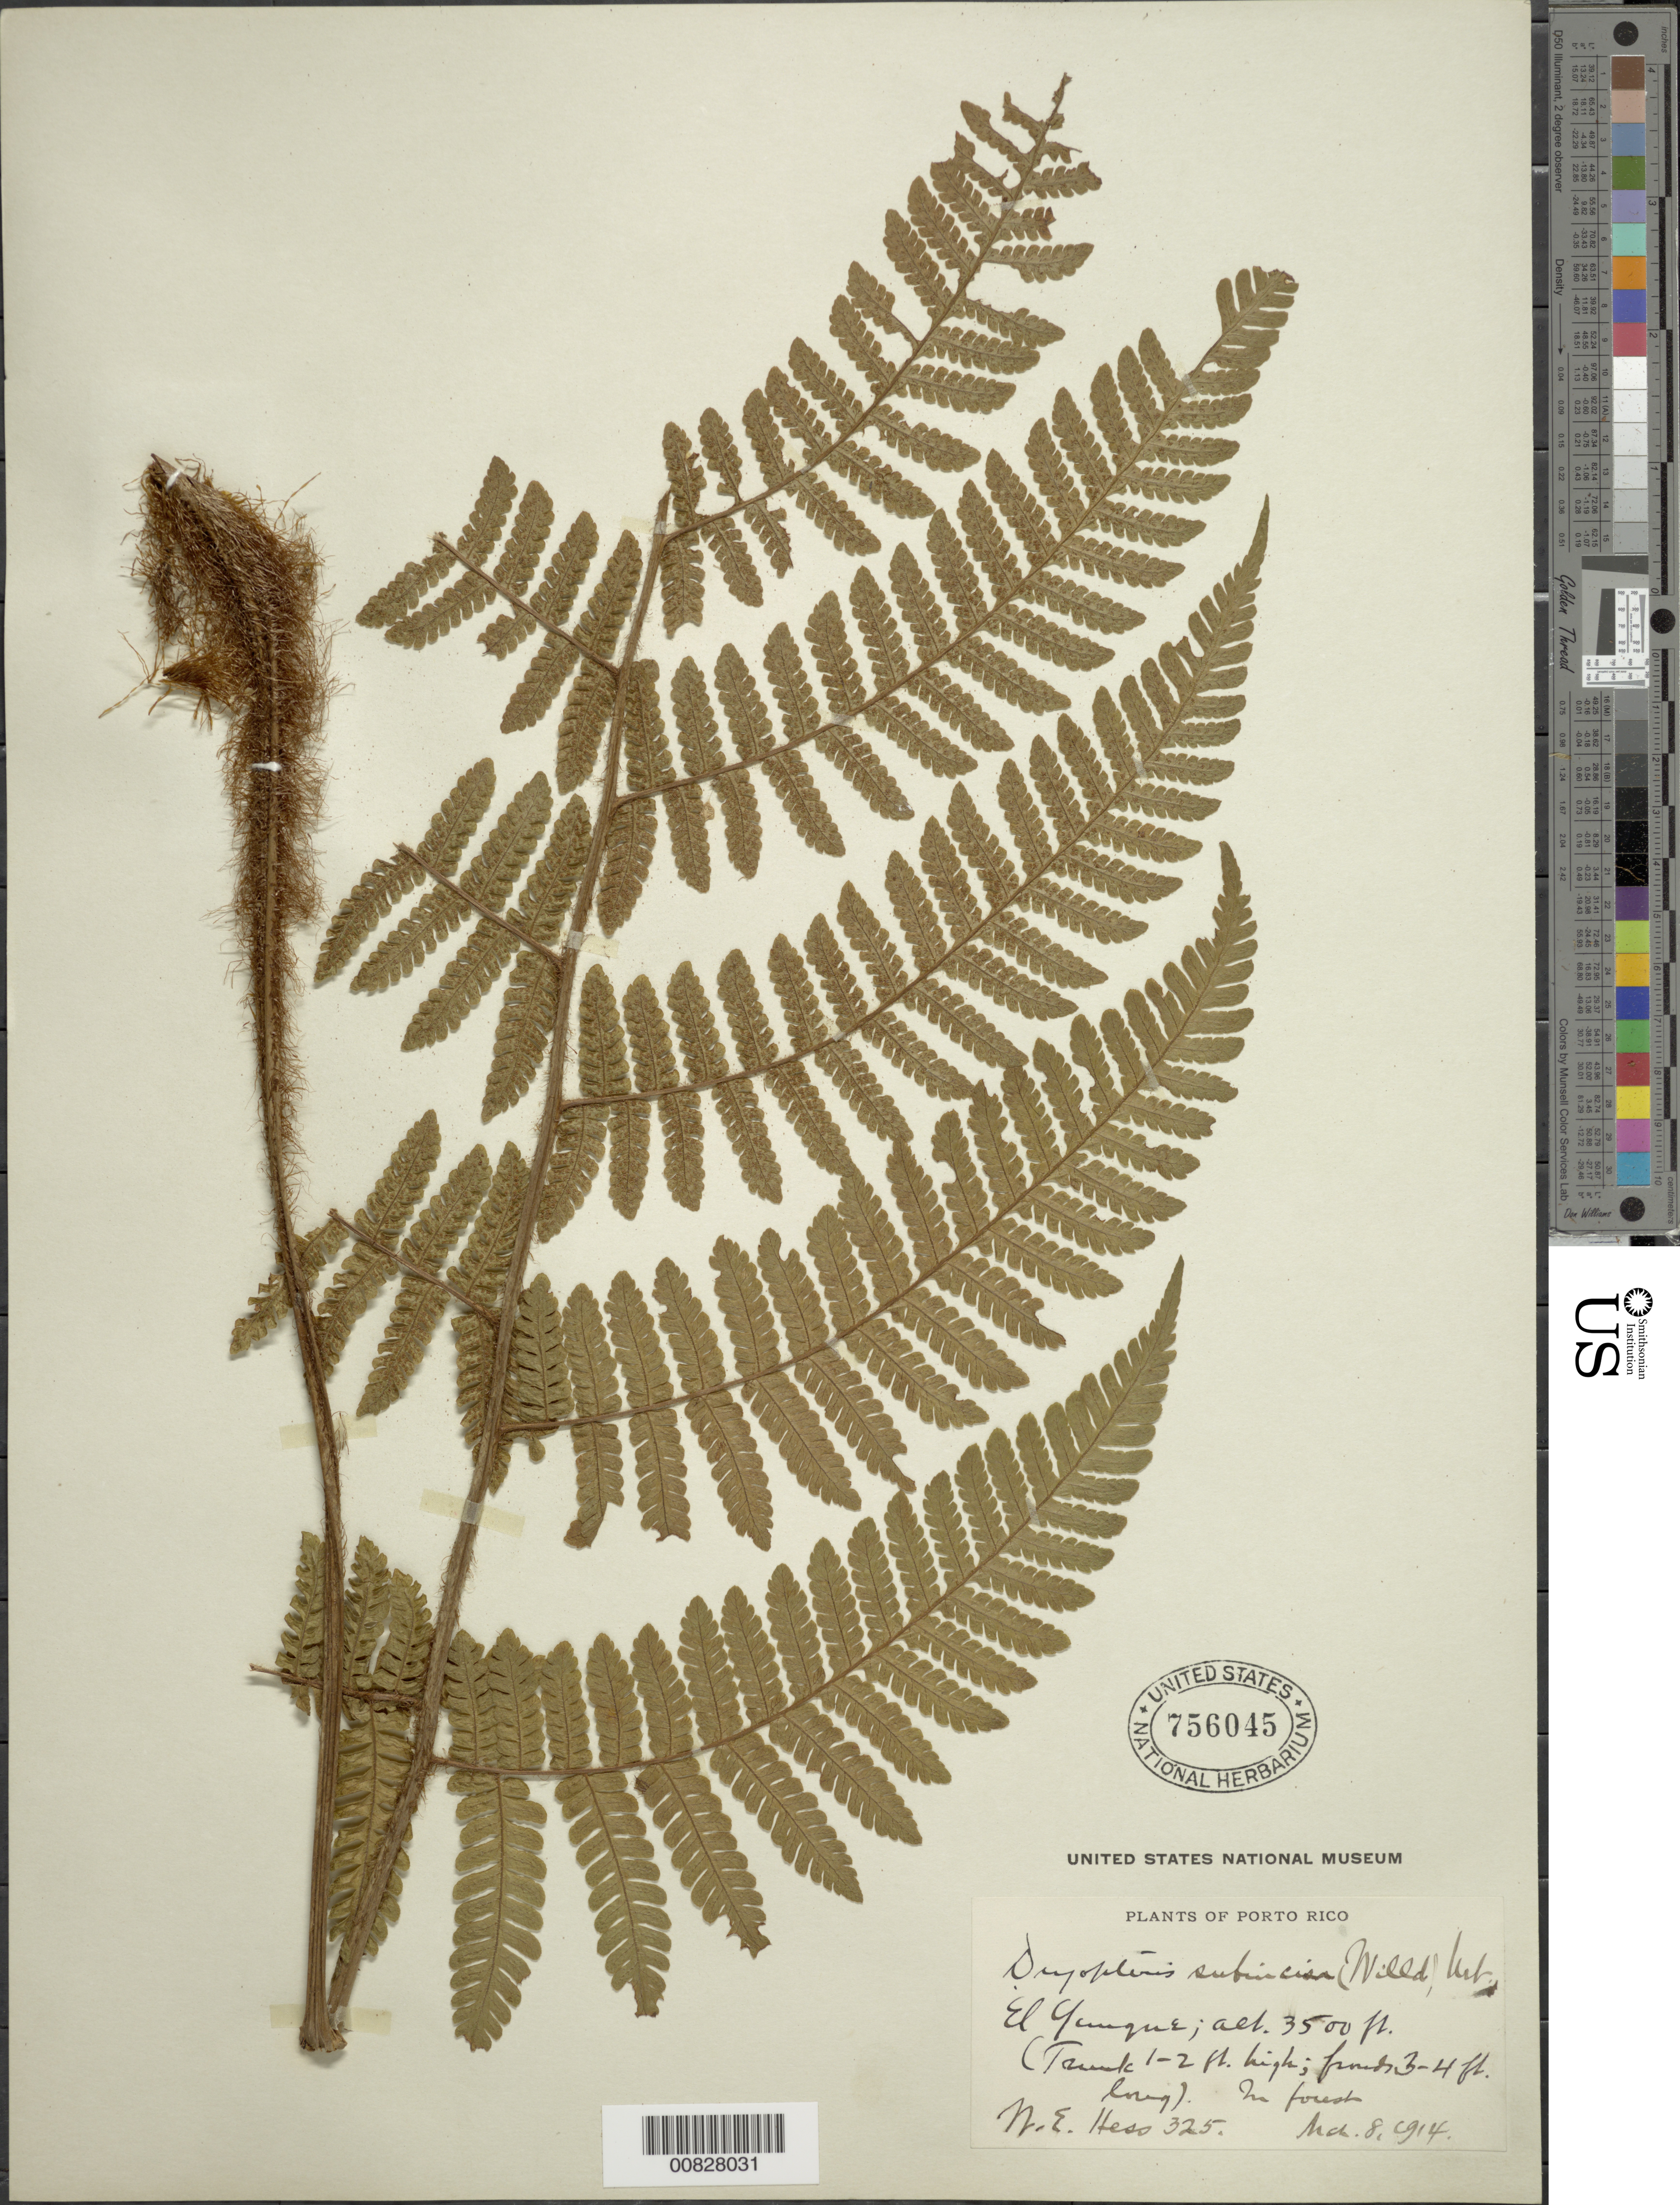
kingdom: Plantae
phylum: Tracheophyta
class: Polypodiopsida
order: Polypodiales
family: Dryopteridaceae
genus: Megalastrum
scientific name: Megalastrum subincisum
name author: (Willd.) A.R. Sm. & R.C. Moran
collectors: W. Hess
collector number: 325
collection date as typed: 08 Mar 1914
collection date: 1914-03-08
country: Puerto Rico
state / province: Río Grande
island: Puerto Rico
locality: El Yunque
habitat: Forest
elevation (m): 1067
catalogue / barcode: US 756045